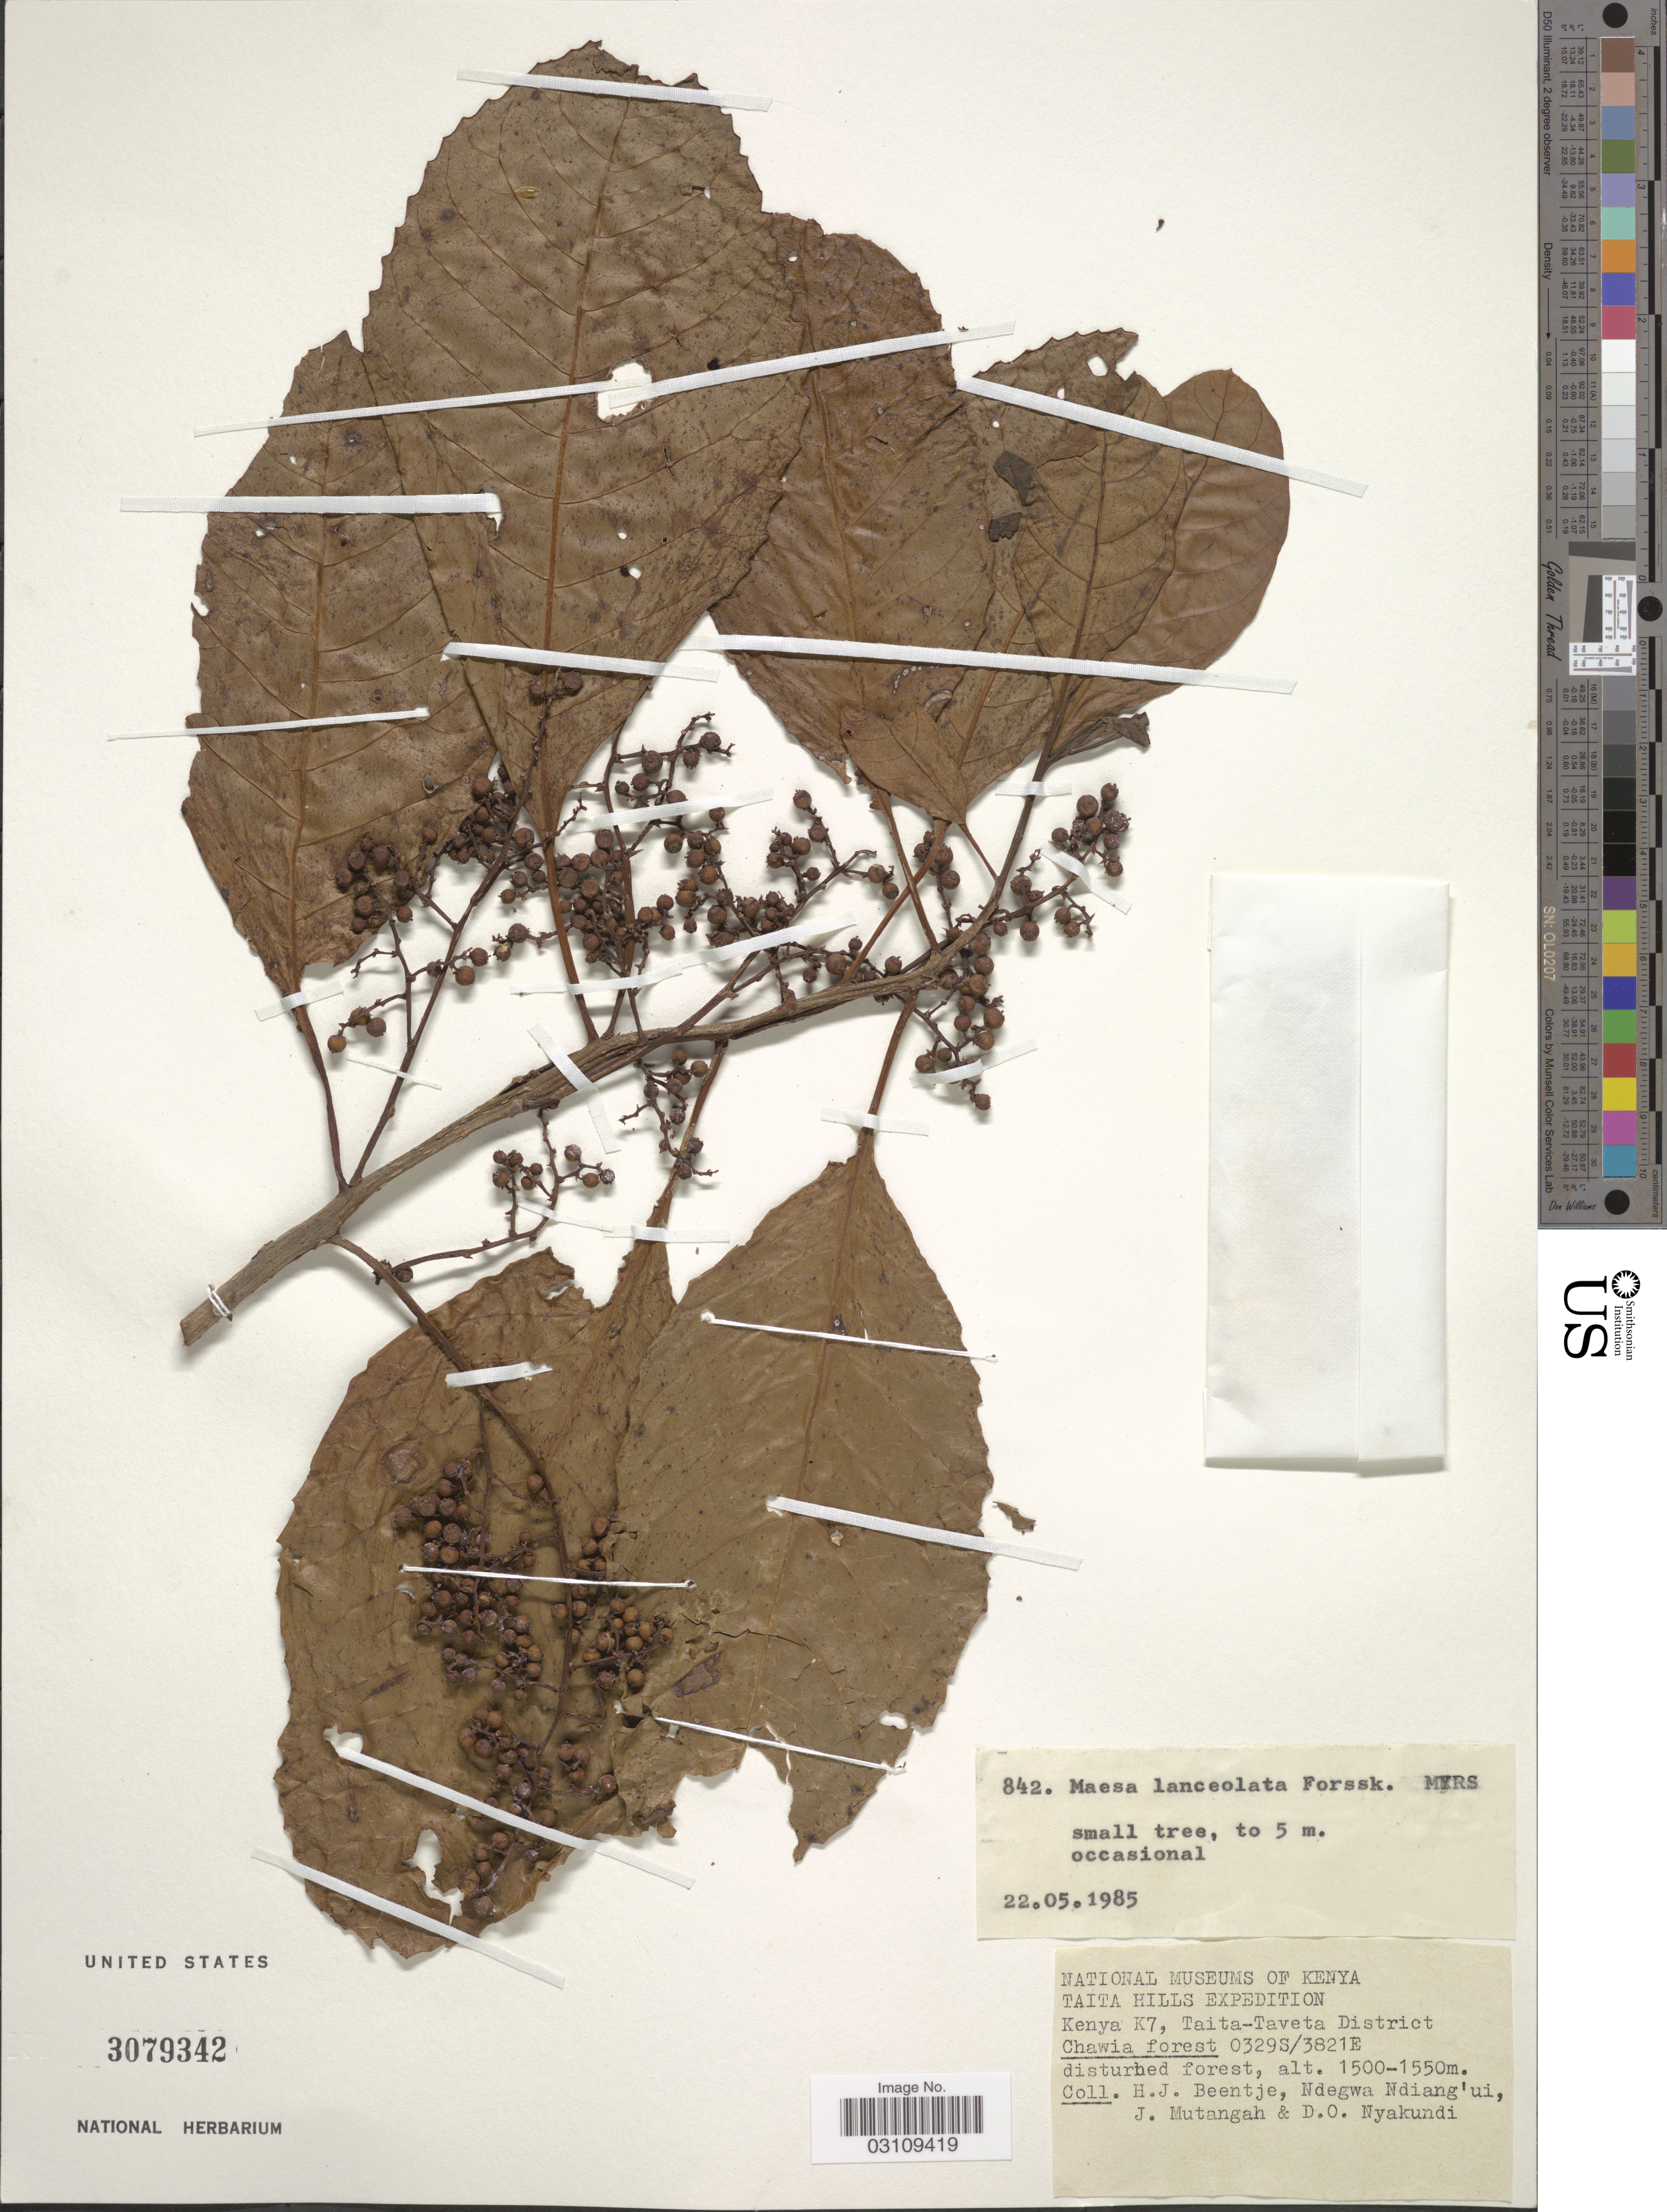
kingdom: Plantae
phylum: Tracheophyta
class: Magnoliopsida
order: Ericales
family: Primulaceae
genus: Maesa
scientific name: Maesa lanceolata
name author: Forssk.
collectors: H. J. Beentje, Ndegwa Ndiang'ui, J. Mutangah & D. Nyakundi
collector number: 842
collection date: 1985-05-22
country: Kenya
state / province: Taita Taveta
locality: Taita Hills, K7, Taita-Taveta District, Chawia forest.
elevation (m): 1500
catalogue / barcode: US 3079342